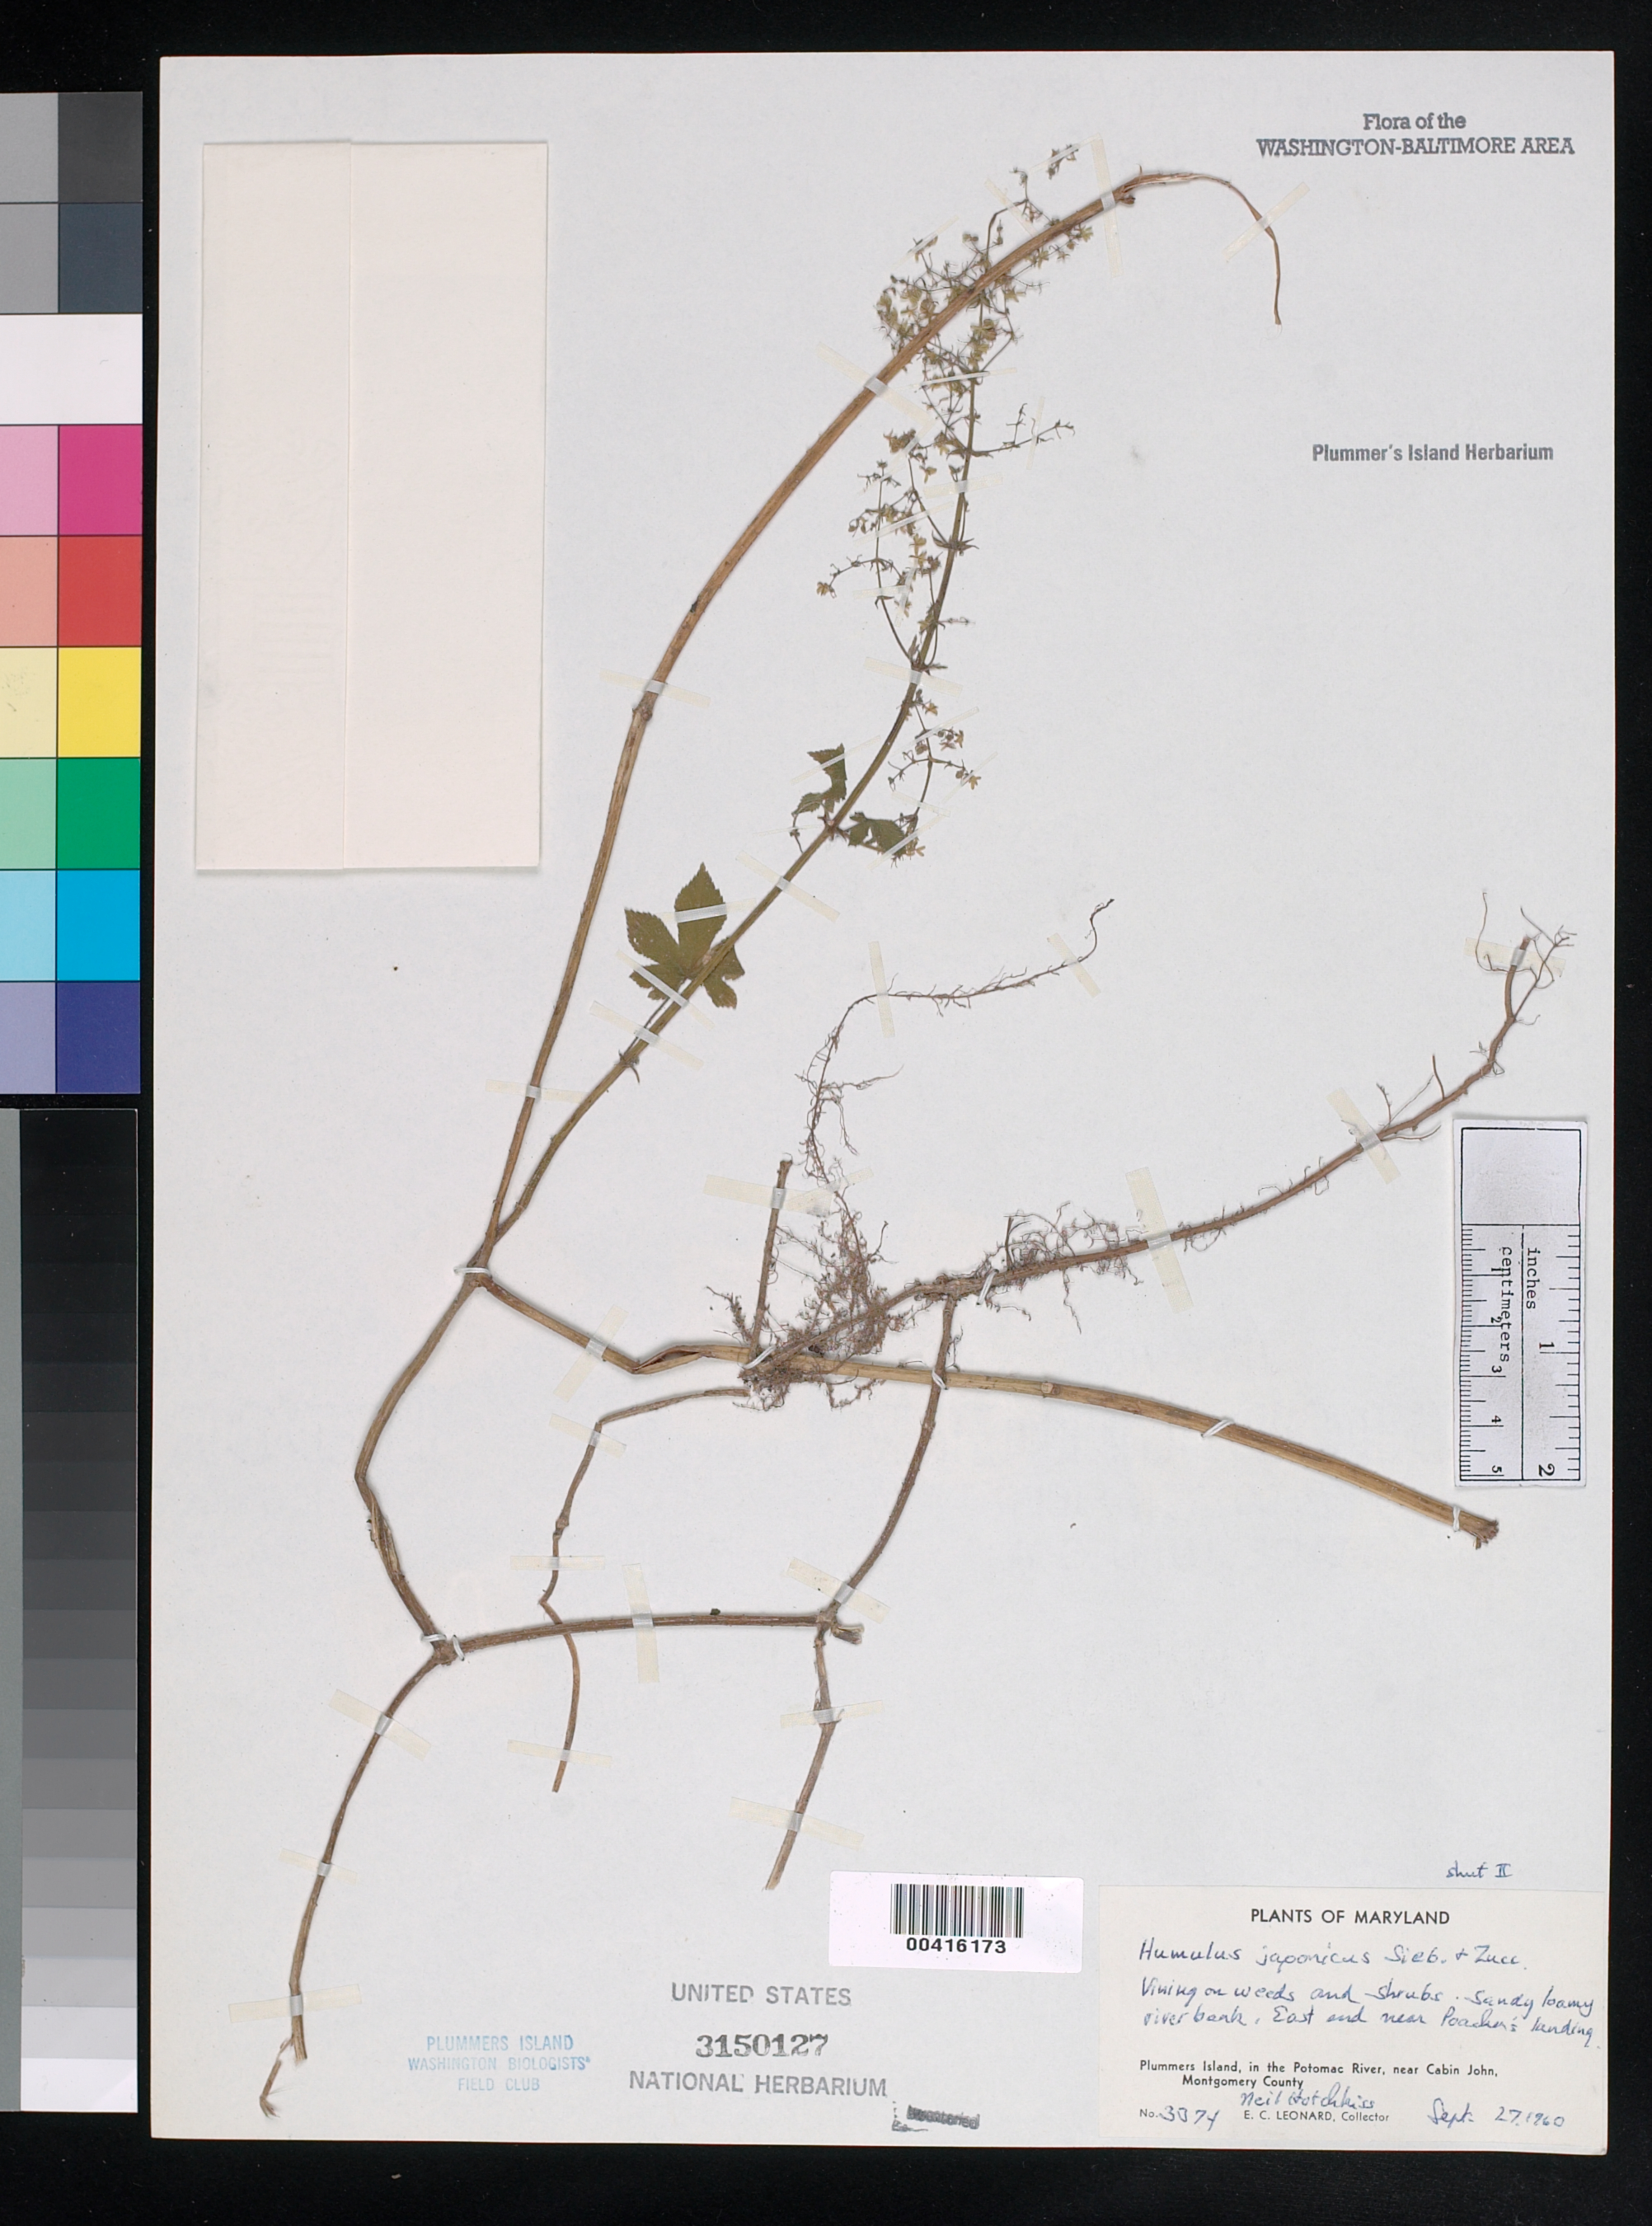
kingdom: Plantae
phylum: Tracheophyta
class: Magnoliopsida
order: Rosales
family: Cannabaceae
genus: Humulus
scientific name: Humulus japonicus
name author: Siebold & Zucc.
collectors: N. Hotchkiss & E. C. Leonard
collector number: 3374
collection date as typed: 27 Sep 1960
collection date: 1960-09-27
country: United States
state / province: Maryland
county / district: Montgomery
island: Plummers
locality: Plummer's Island, east end near Poacher's Landing C. & O. Canal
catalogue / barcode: US 3150127